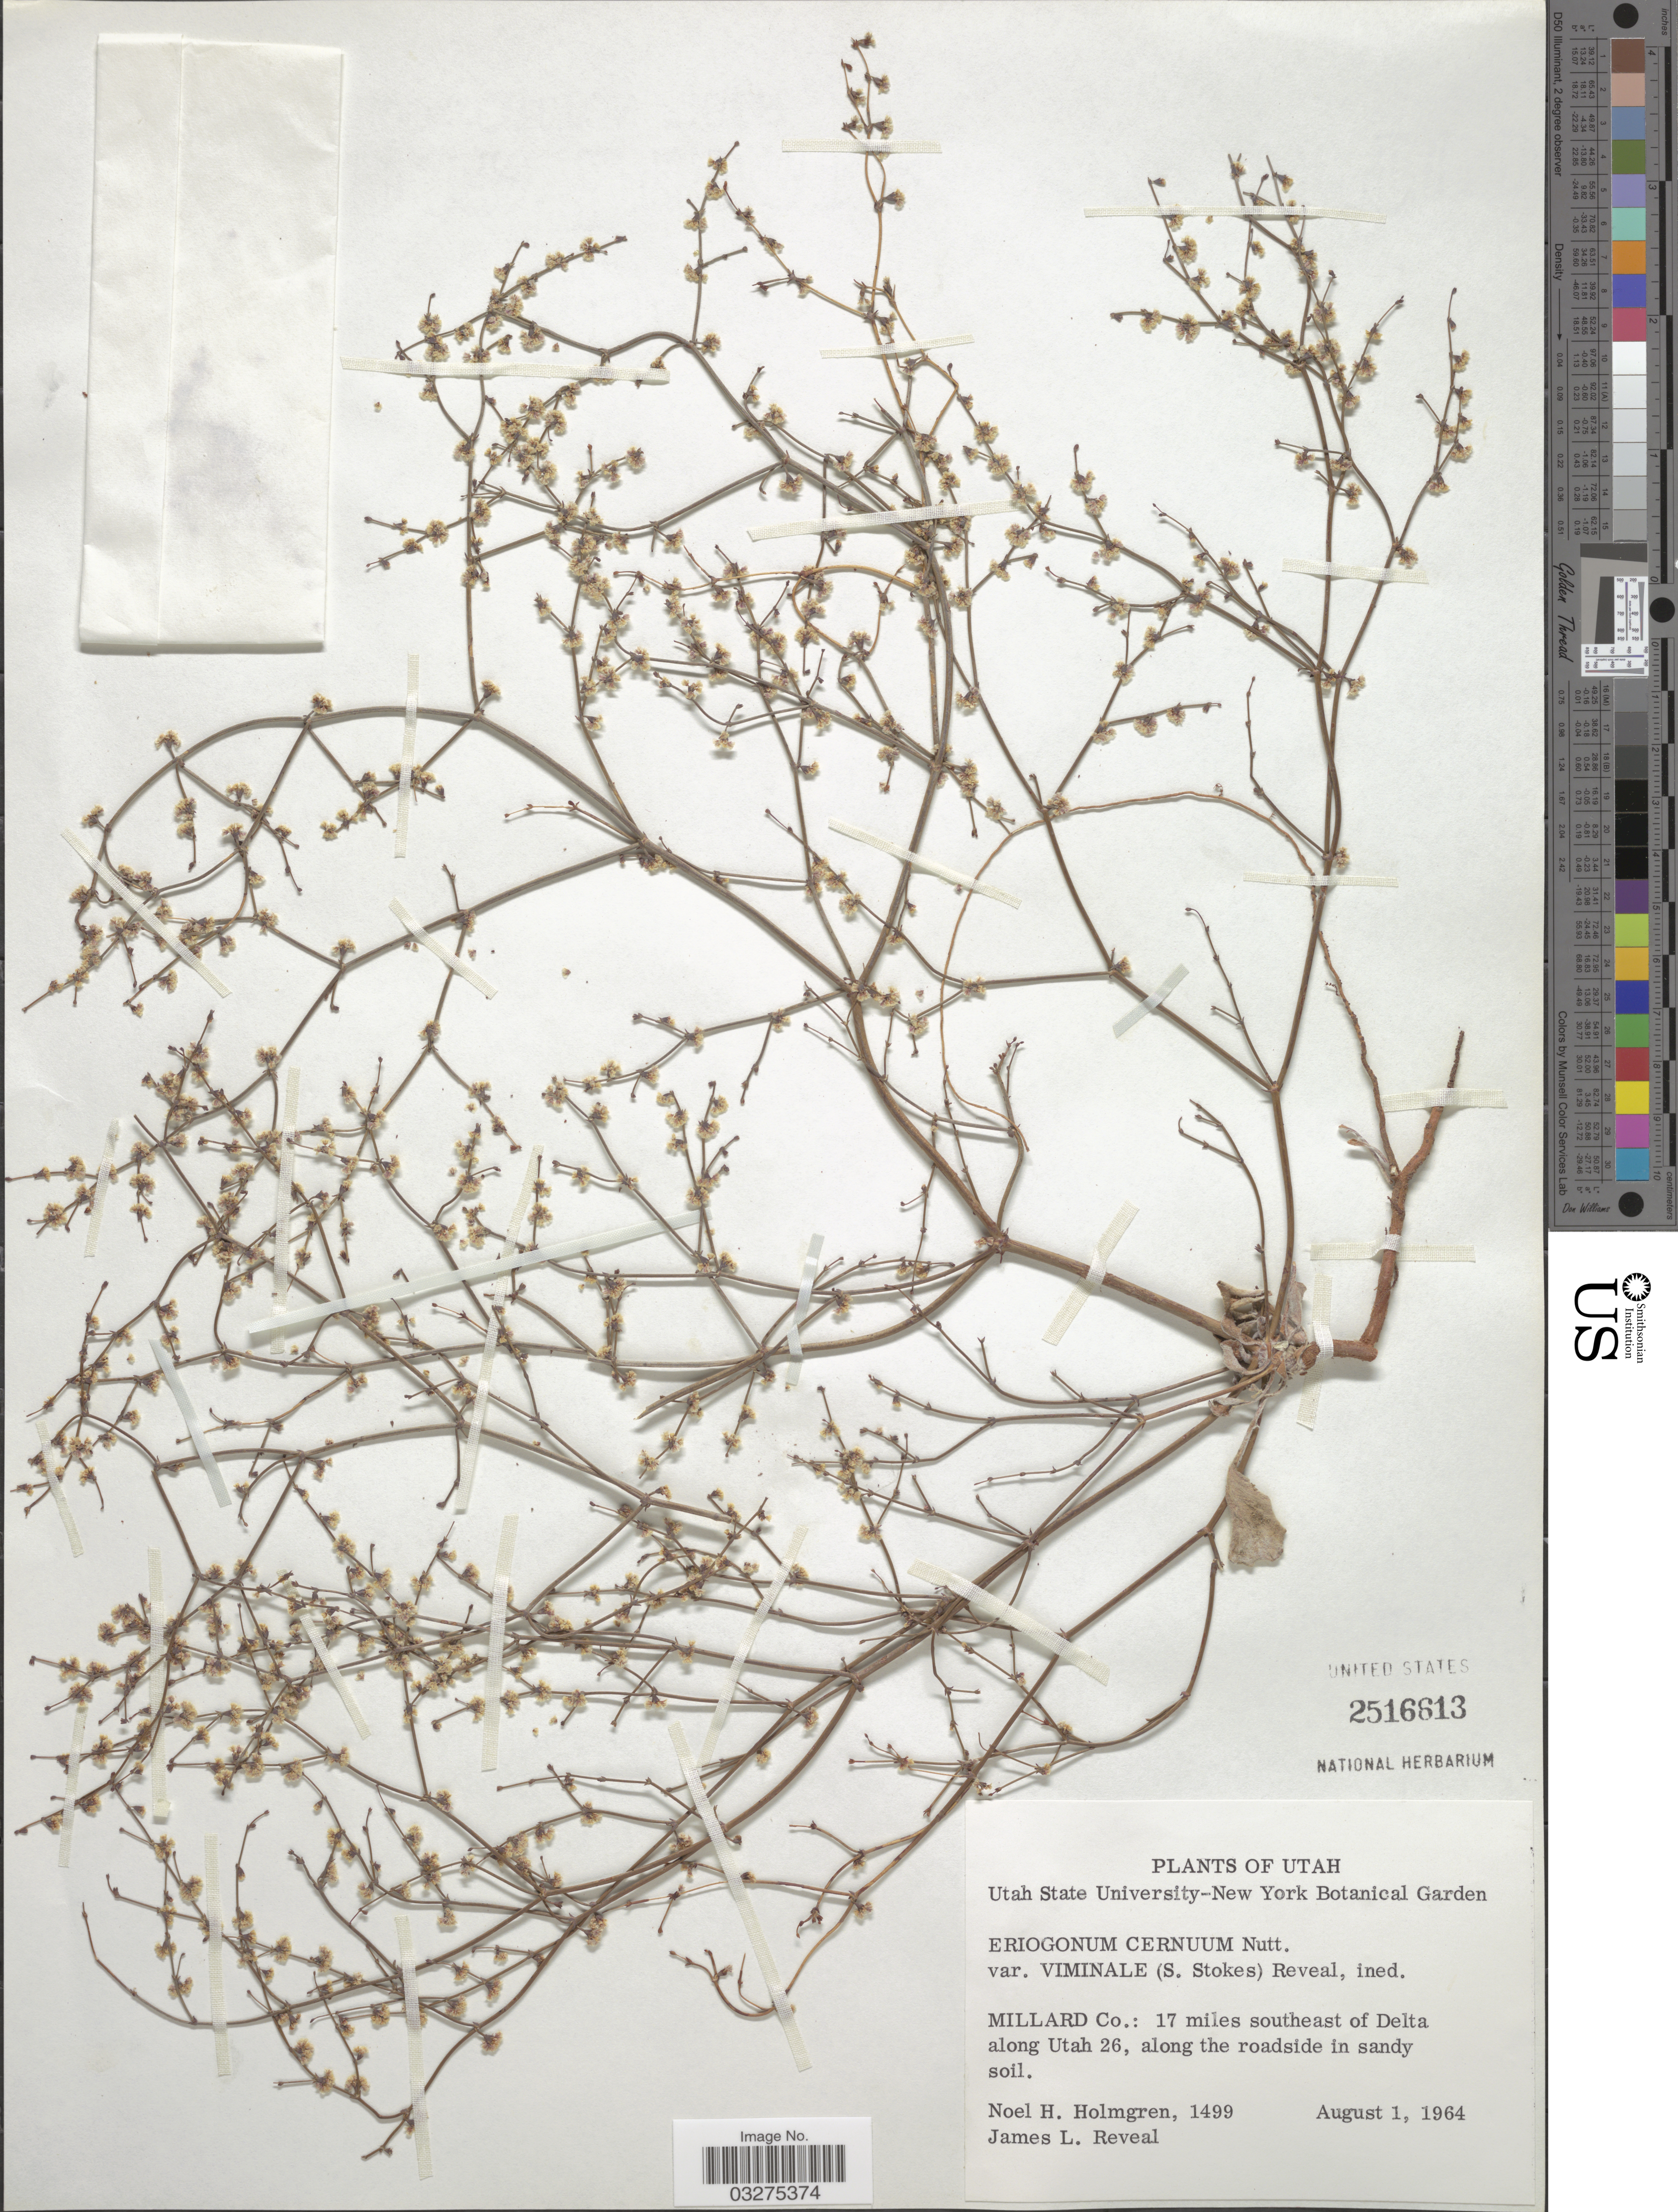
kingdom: Plantae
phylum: Tracheophyta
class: Magnoliopsida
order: Caryophyllales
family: Polygonaceae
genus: Eriogonum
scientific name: Eriogonum cernuum var. viminale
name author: (S. Stokes) Reveal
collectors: N. H. Holmgren & J. L. Reveal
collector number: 1499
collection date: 1964-08-01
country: United States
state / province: Utah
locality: Millard Co.: 17 miles southeast of Delta along Utah 26, along the roadside in sandy soil.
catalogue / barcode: US 2516613